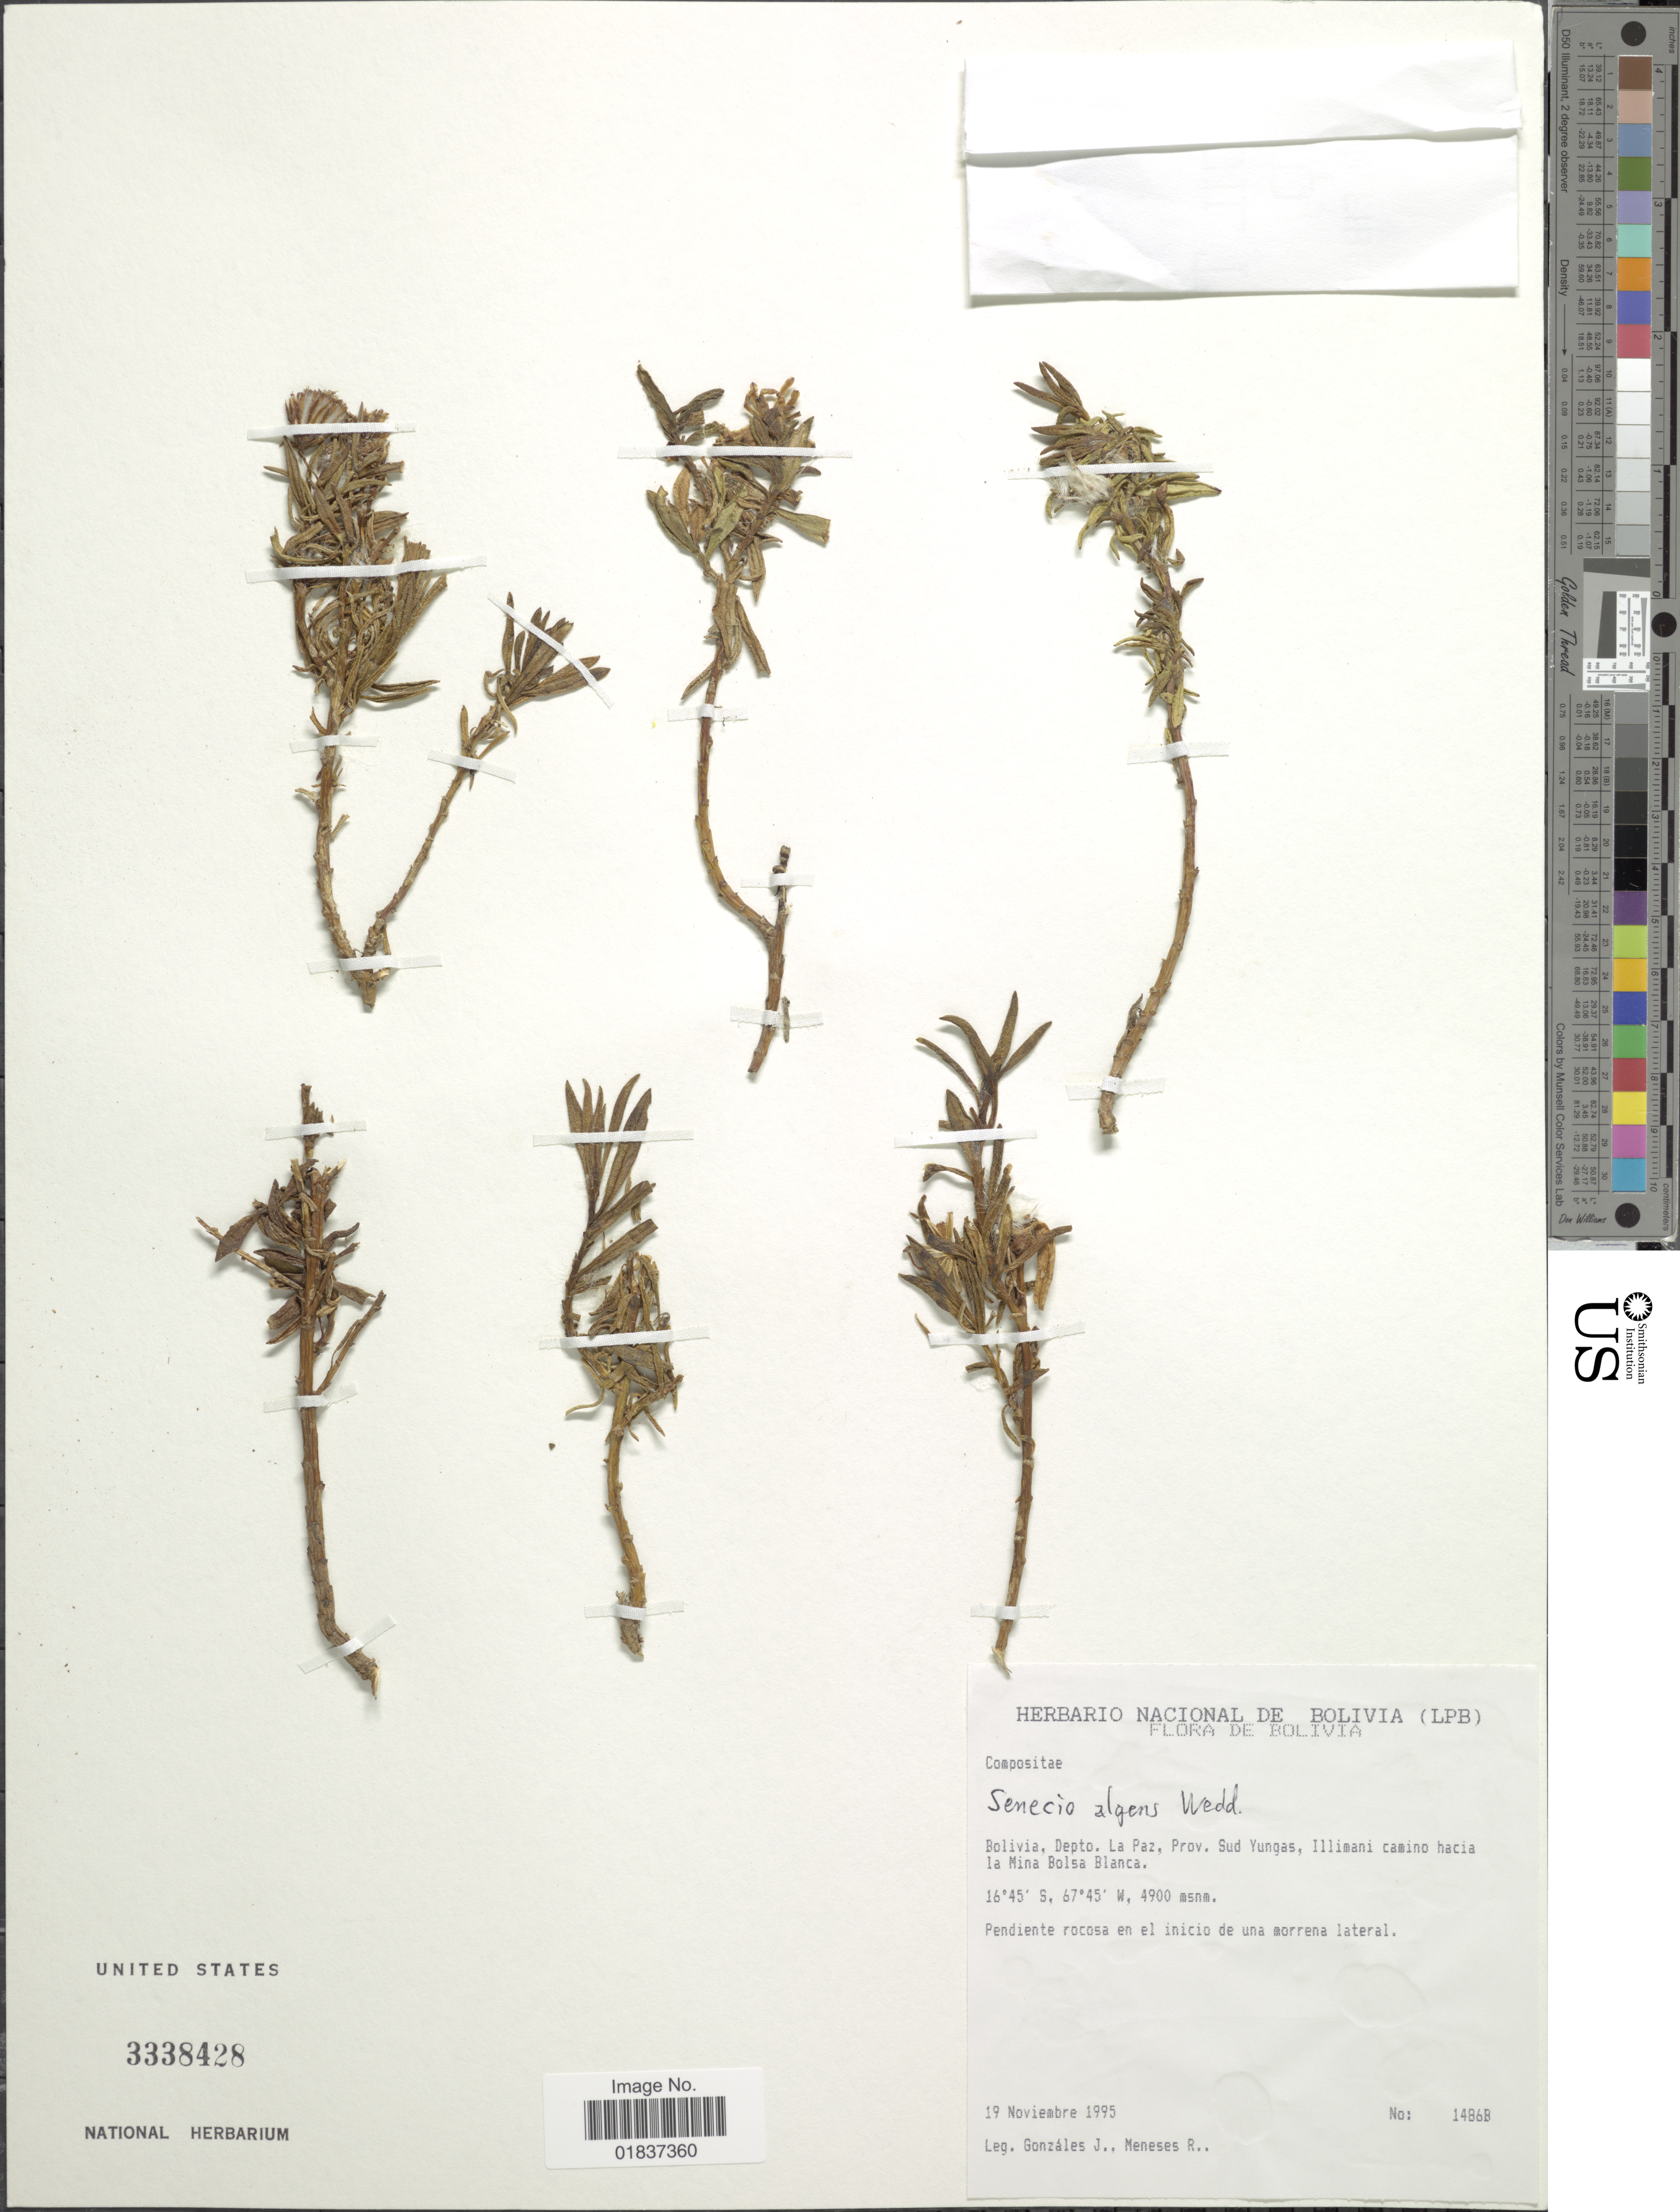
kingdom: Plantae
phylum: Tracheophyta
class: Magnoliopsida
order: Asterales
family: Asteraceae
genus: Senecio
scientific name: Senecio wedglacialis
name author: Cuatrec.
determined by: Calvo, Joel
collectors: J. Gonzales & R. I. Meneses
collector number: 14868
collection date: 1995-11-19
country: Bolivia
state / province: La Paz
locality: Depto. La Paz, Prov. Sud Yungas, Illimani camino hacia la Mina Bolsa Blanca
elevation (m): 4900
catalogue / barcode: US 3338428